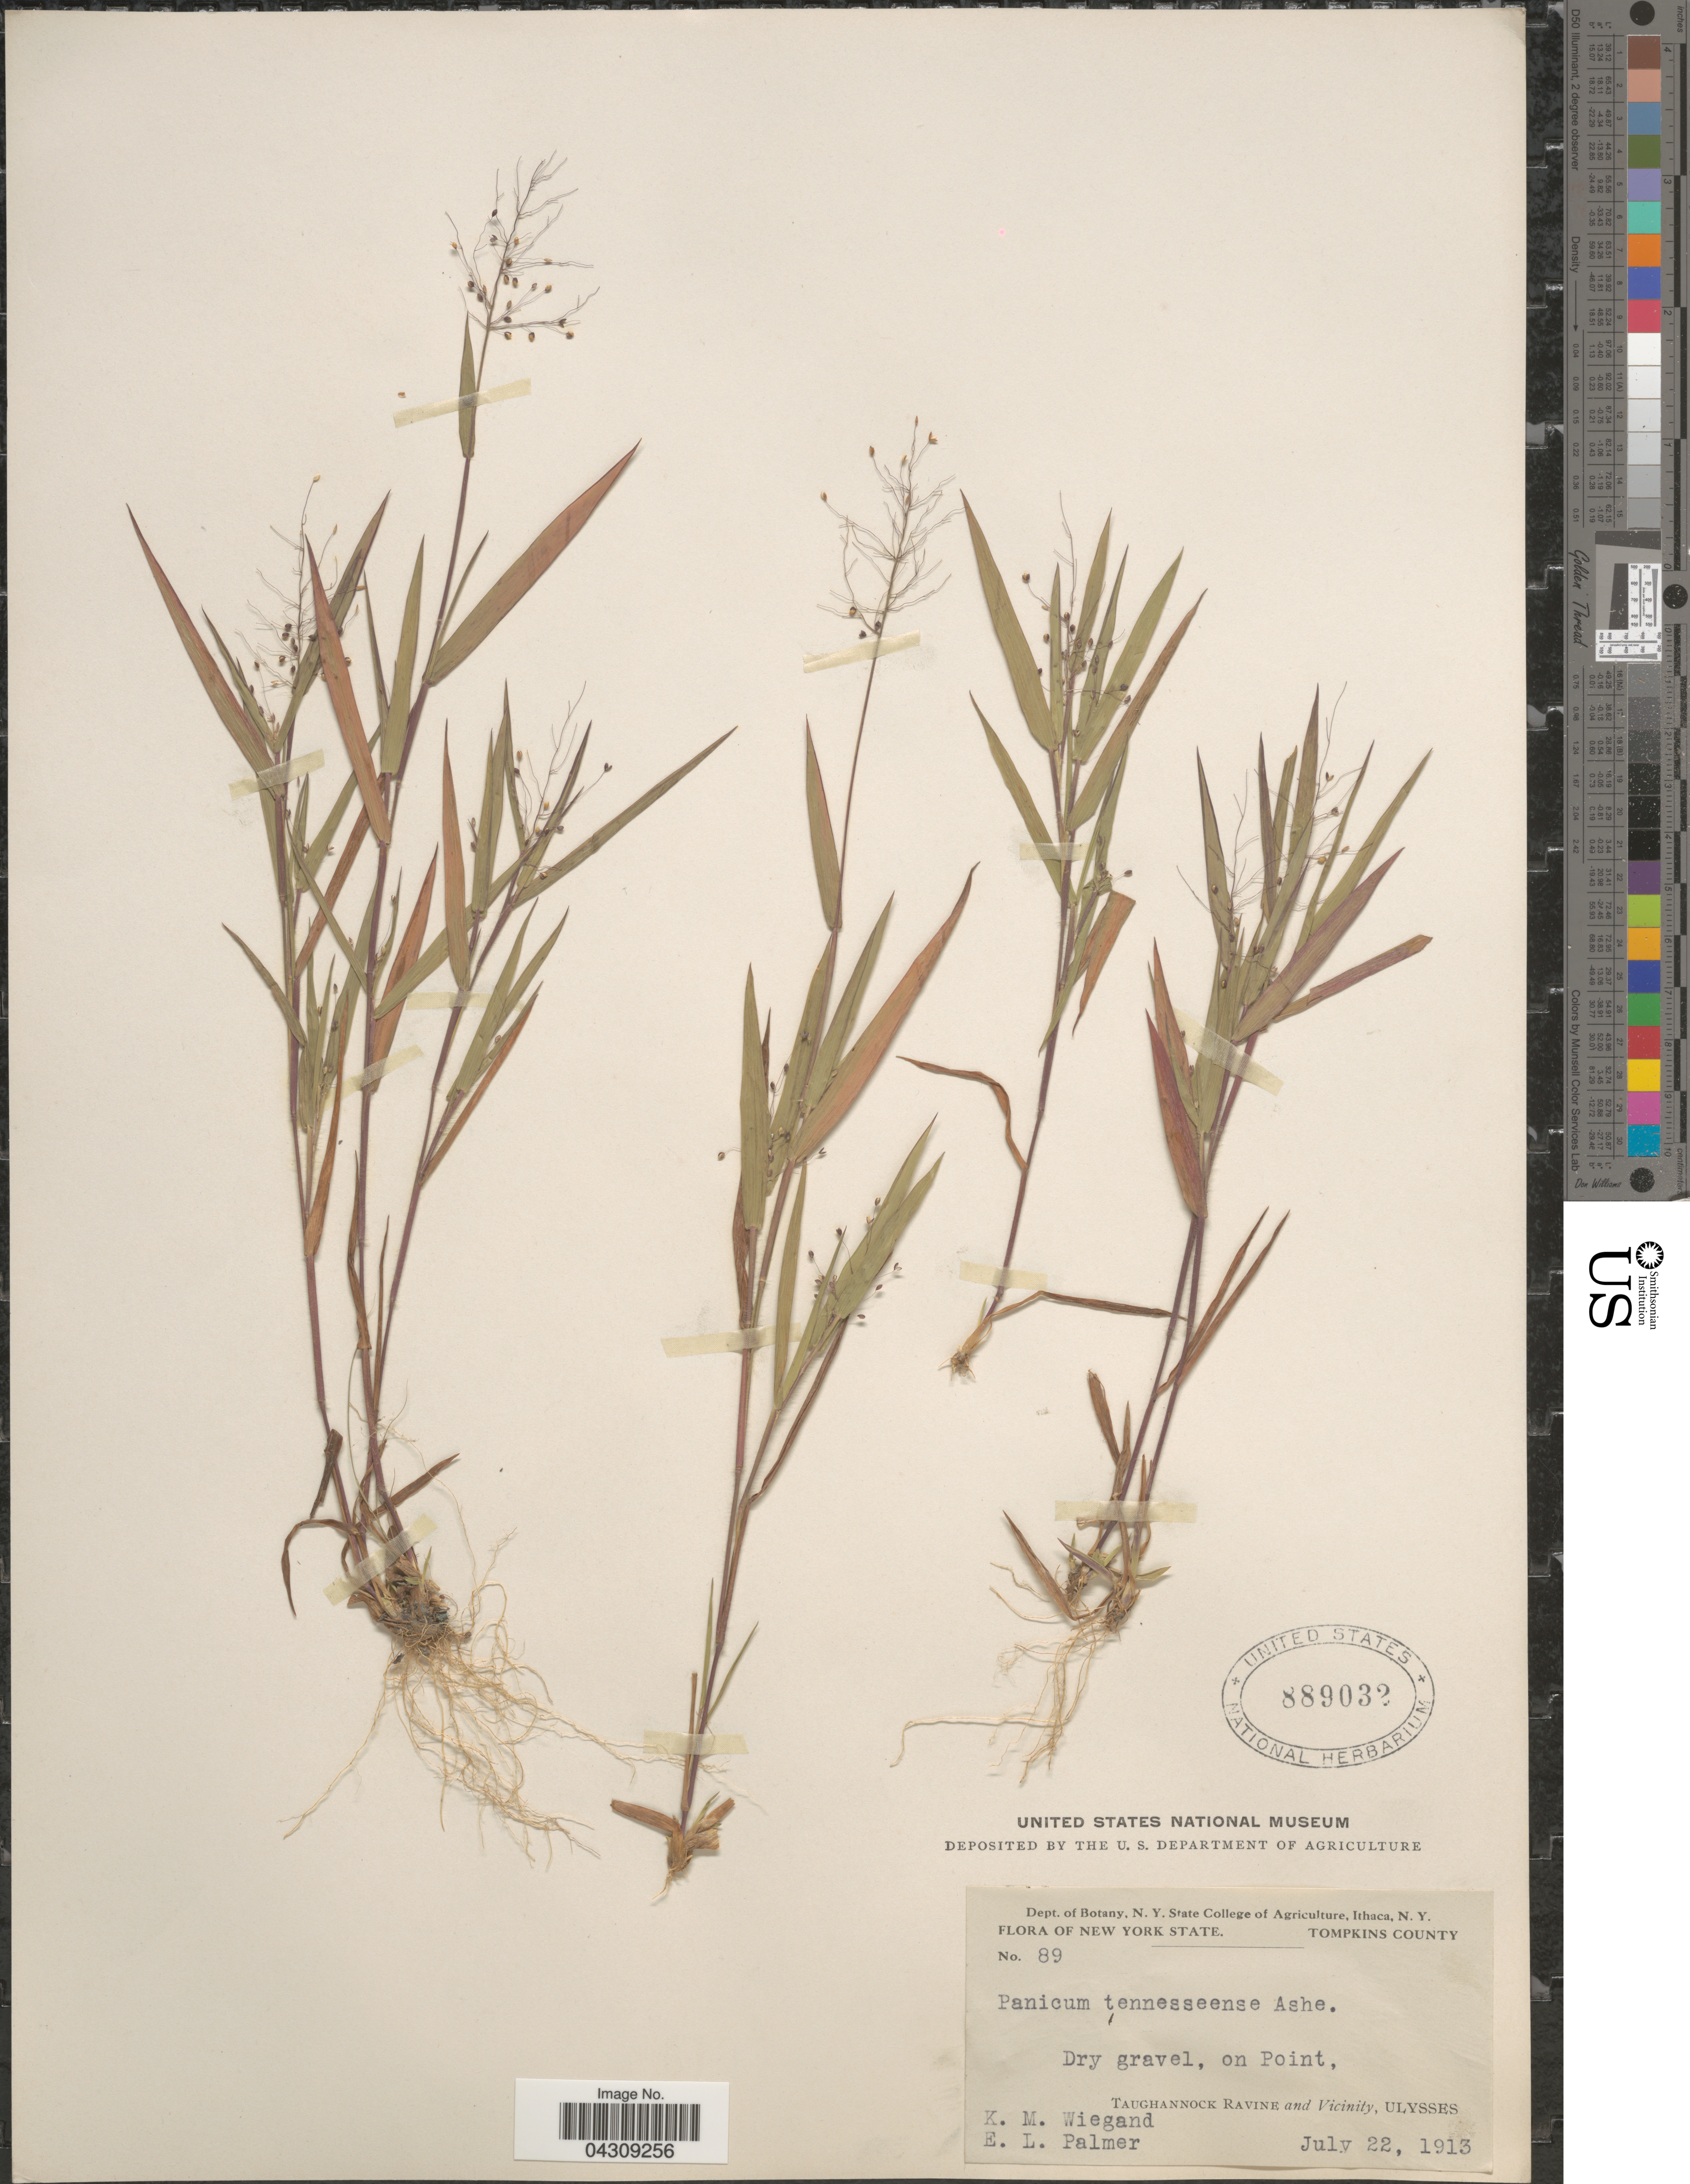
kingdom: Plantae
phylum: Tracheophyta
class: Liliopsida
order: Poales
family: Poaceae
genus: Dichanthelium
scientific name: Dichanthelium acuminatum var. acuminatum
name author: (Sw.) Gould & C.A. Clark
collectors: K. M. Wiegand & E. L. Palmer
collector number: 89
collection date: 1913-07-22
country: United States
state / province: New York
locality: Tompkins County. Dry gravel, on Point, Taughannock Ravine and Vicinity, Ulysses.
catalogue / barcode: US 889032